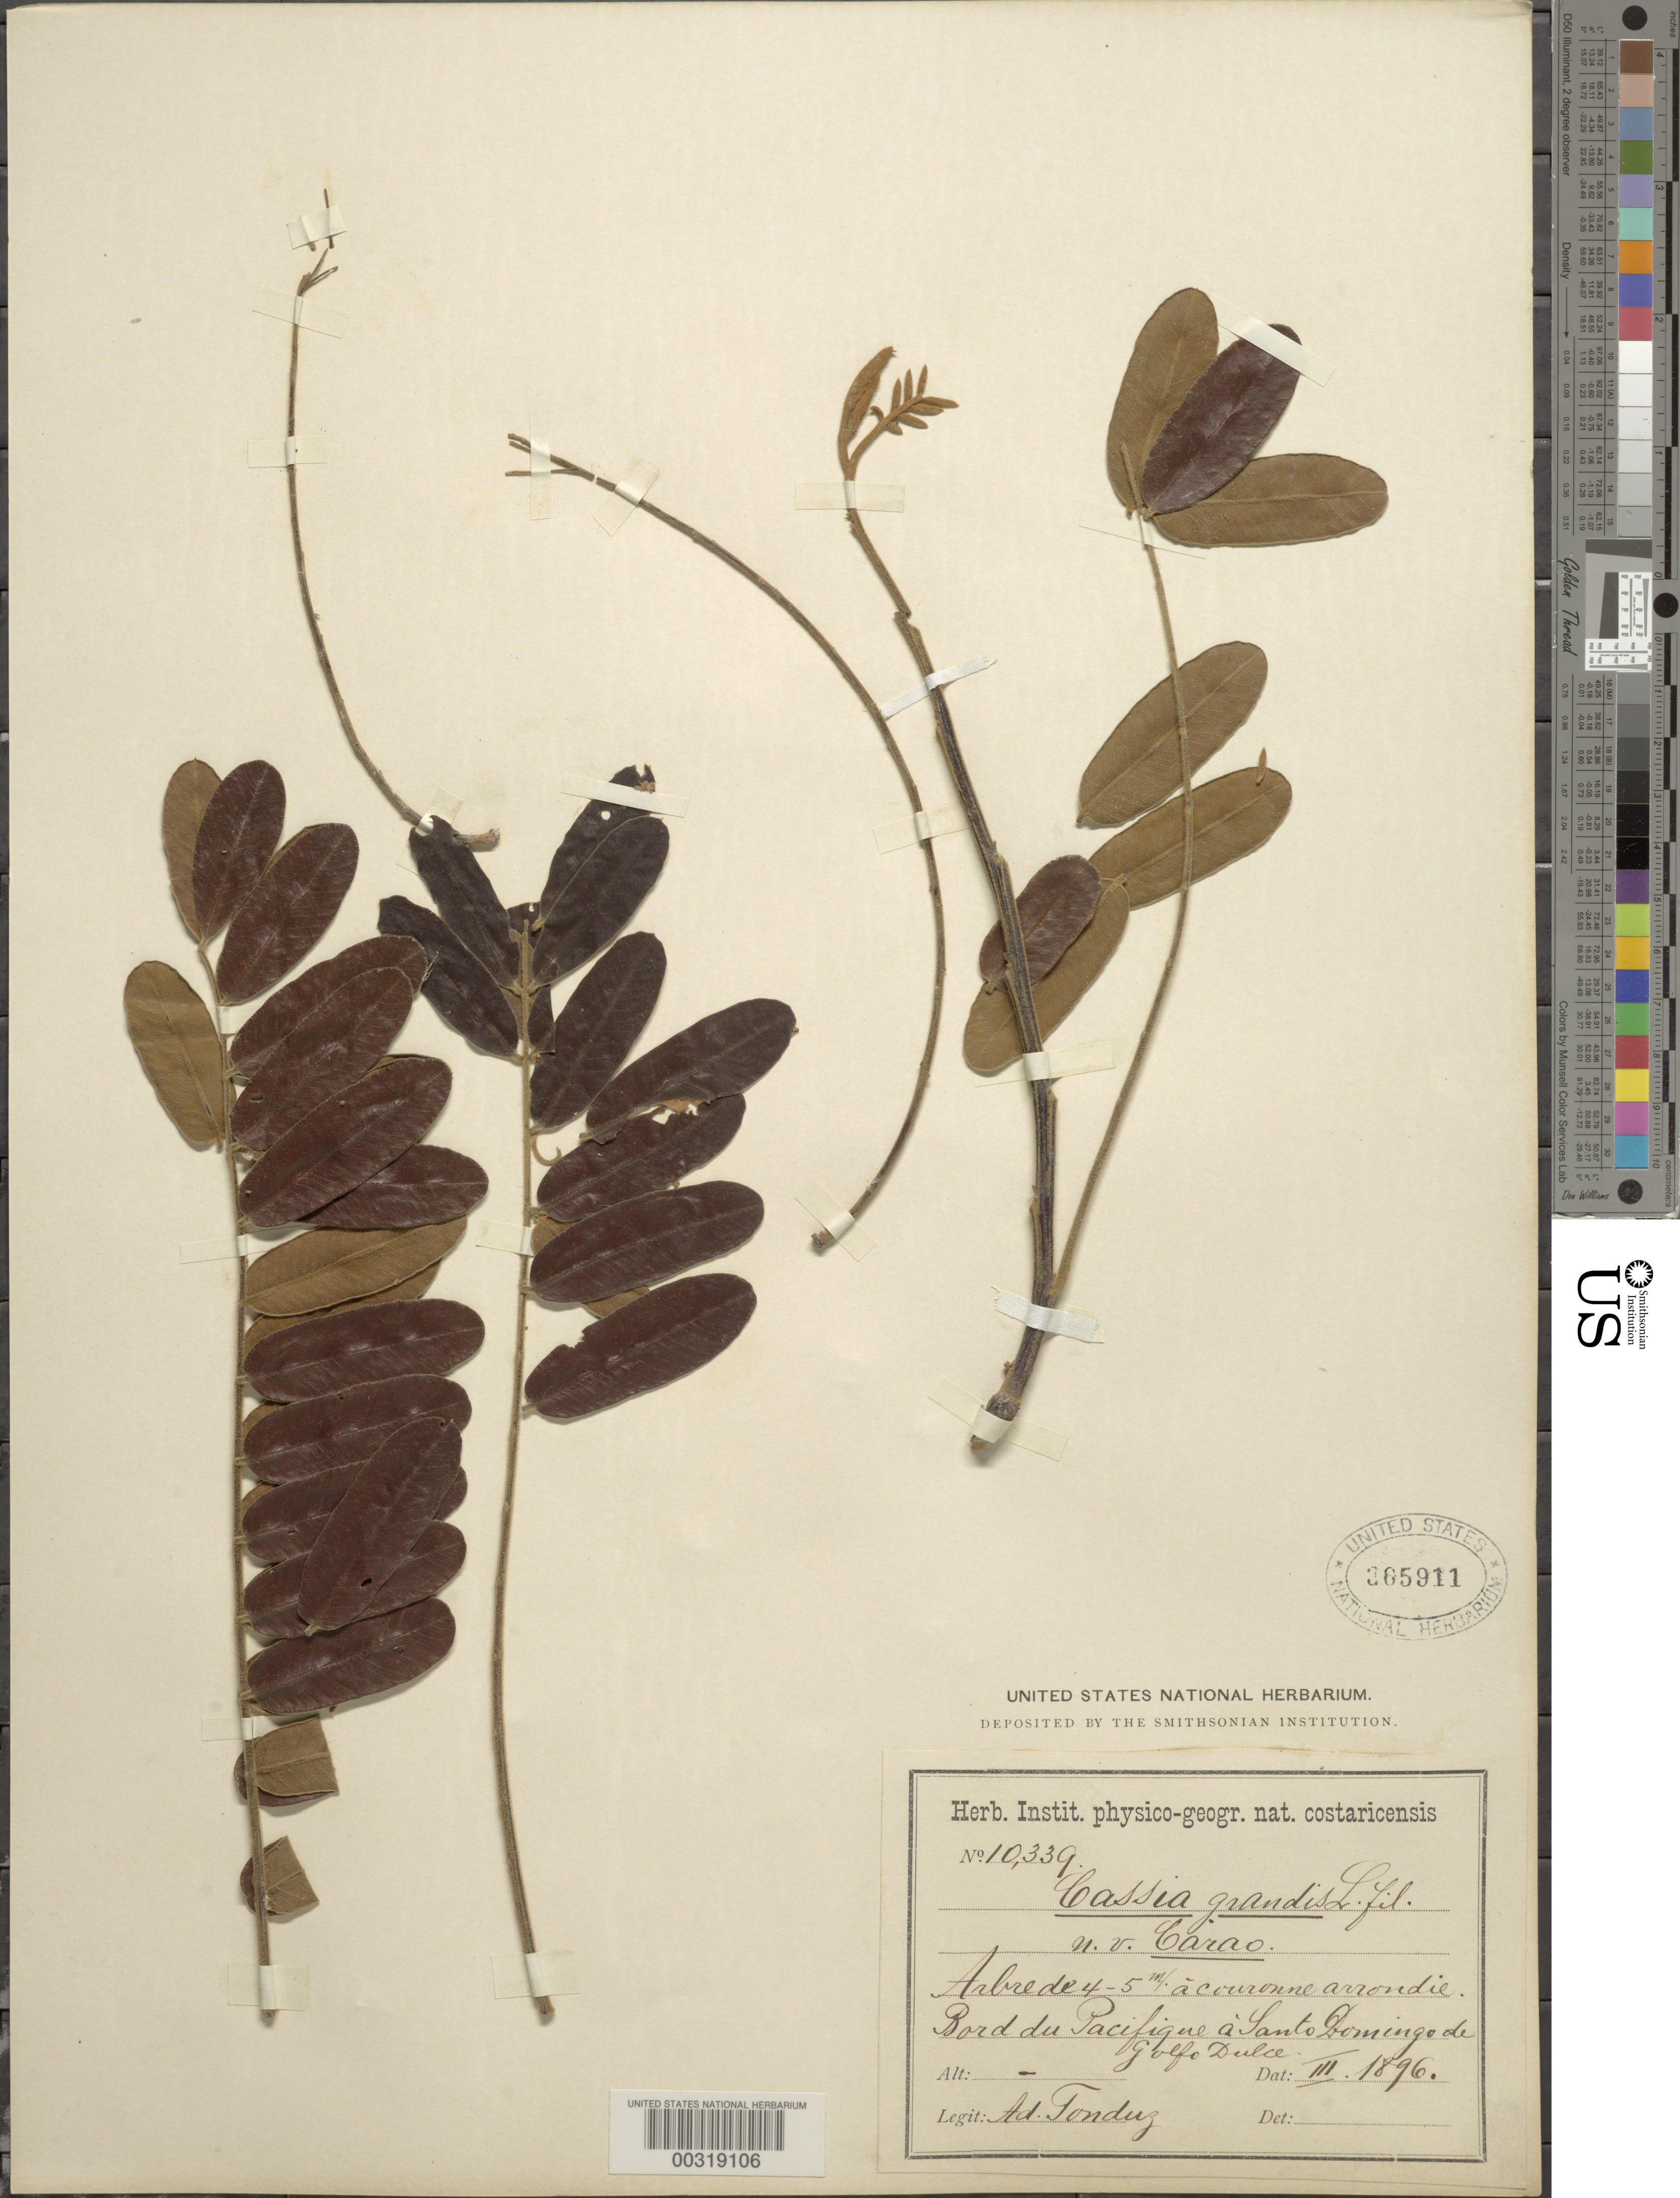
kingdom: Plantae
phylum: Tracheophyta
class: Magnoliopsida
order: Fabales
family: Fabaceae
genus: Cassia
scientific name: Cassia grandis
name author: L. f.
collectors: A. Tonduz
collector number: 10339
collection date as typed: Mar 1896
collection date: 1896-03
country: Costa Rica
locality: Santo Domingo de Golfo Dulce, shore of Pacific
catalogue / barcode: US 365911